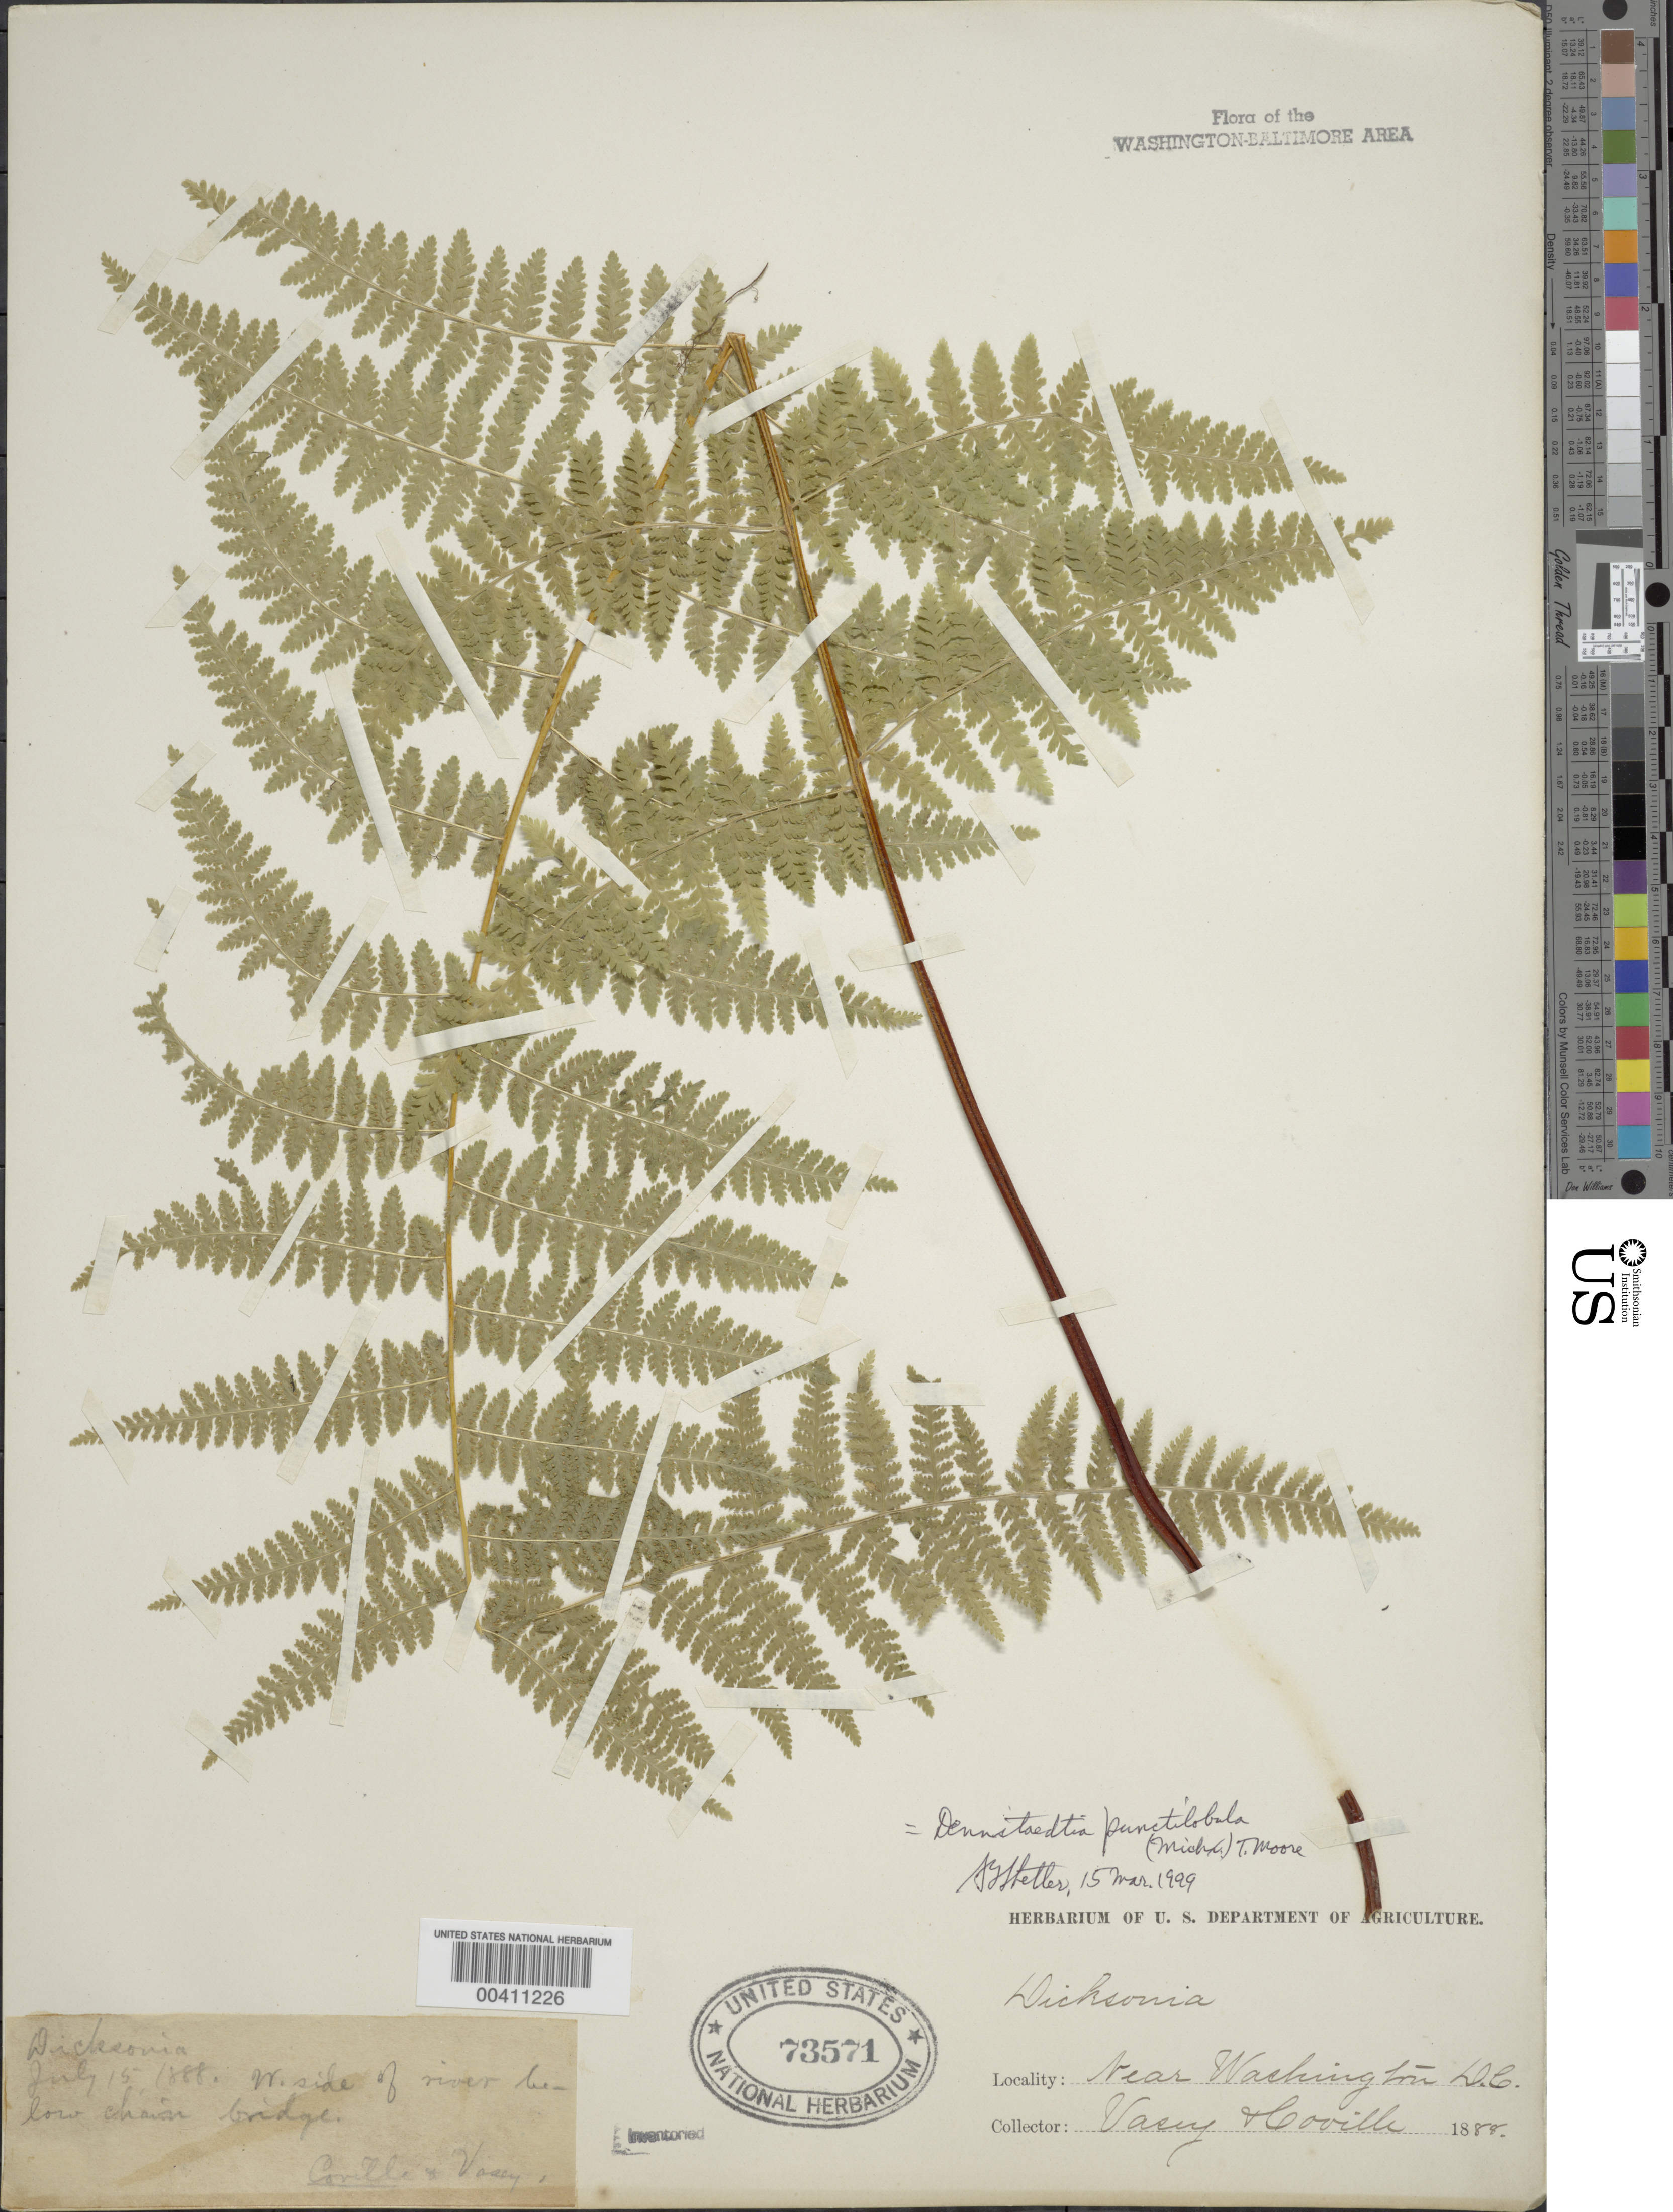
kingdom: Plantae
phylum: Tracheophyta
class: Polypodiopsida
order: Polypodiales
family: Dennstaedtiaceae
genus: Dennstaedtia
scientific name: Dennstaedtia punctilobula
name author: (Michx.) T. Moore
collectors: G. R. Vasey & F. V. Coville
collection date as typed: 15 Jul 1888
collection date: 1888-07-15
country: United States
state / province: District of Columbia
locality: below Chain Bridge C. and O. Canal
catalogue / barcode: US 73571